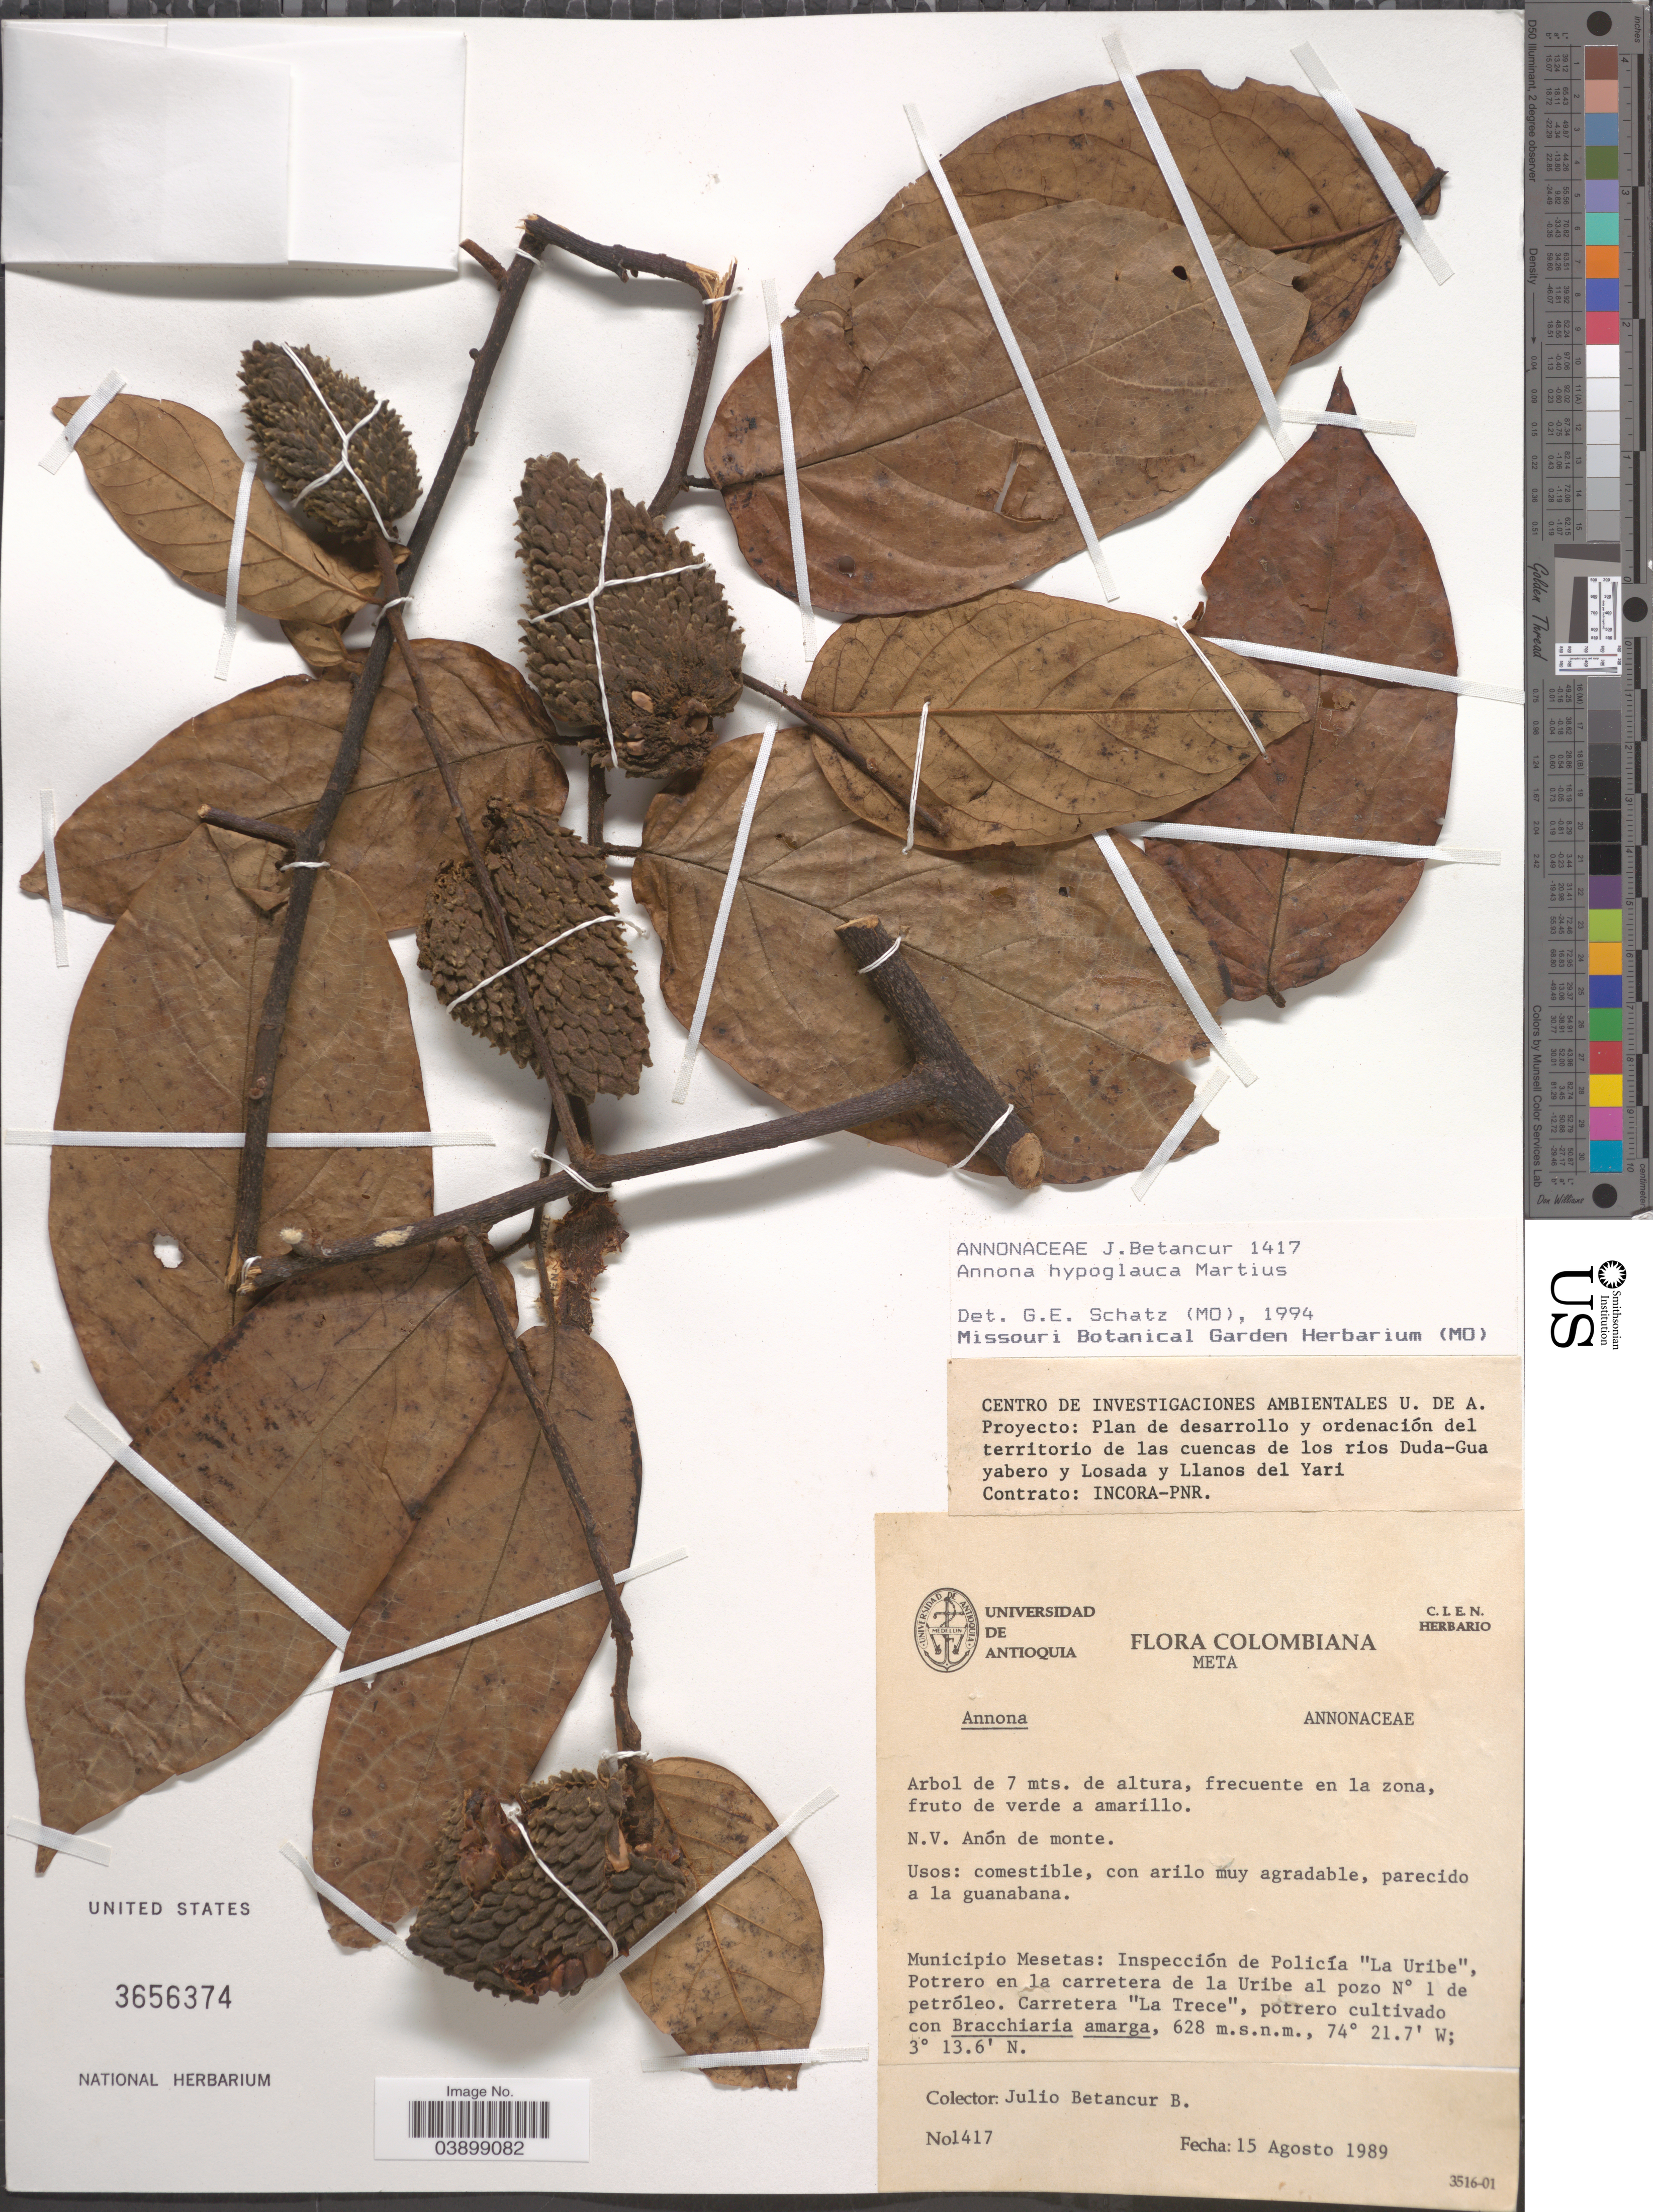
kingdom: Plantae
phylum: Tracheophyta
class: Magnoliopsida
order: Magnoliales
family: Annonaceae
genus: Annona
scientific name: Annona hypoglauca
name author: Mart.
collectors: J. Betancur-B.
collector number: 1417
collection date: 1989-08-15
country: Colombia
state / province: Meta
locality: Municipio Mesetas: Inspección de Policía "La Uribe", Potrero en la carretera de la Uribe al pozo No. 1 de petróleo. Carretera "La Trece", potrero cultivado con Bracchiaria amarga.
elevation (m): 628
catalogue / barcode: US 3656374